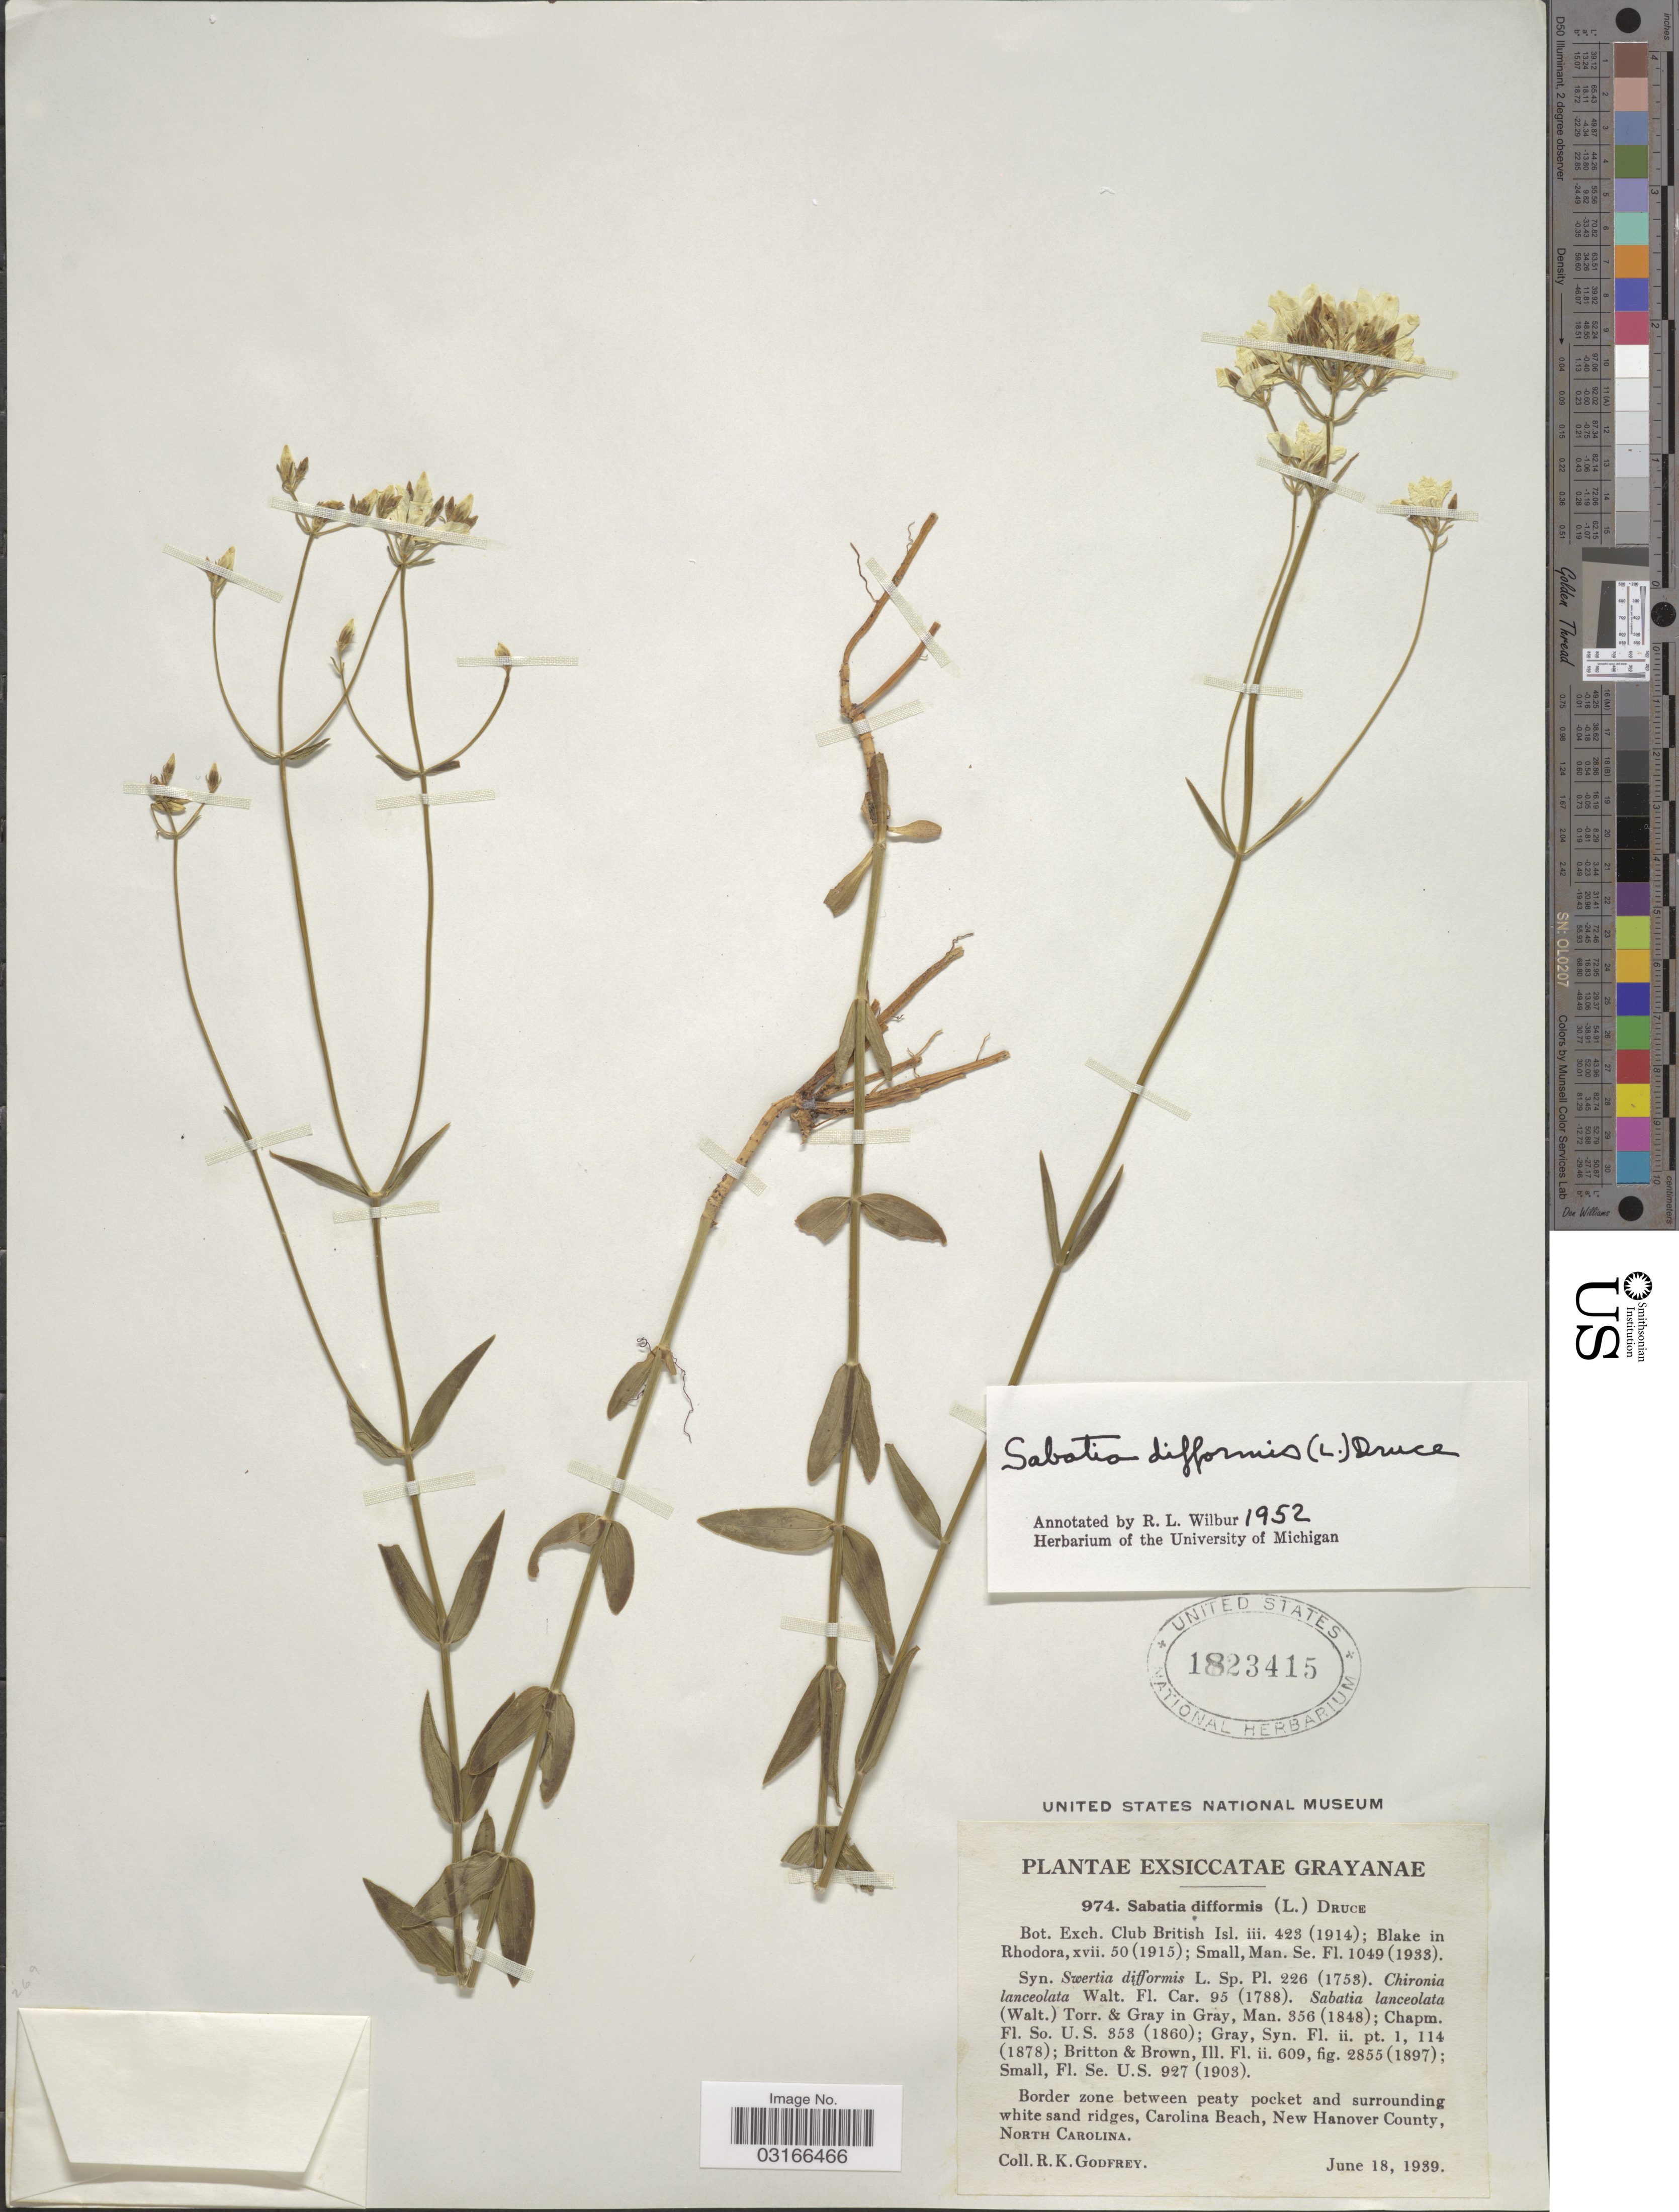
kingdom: Plantae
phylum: Tracheophyta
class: Magnoliopsida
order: Gentianales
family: Gentianaceae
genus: Sabatia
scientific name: Sabatia difformis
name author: (L.) Druce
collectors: R. K. Godfrey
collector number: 974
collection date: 1939-06-18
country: United States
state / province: North Carolina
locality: Border zone between peaty pocket and surrounding white sand ridges, Carolina Beach, New Hanover County.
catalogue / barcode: US 1823415